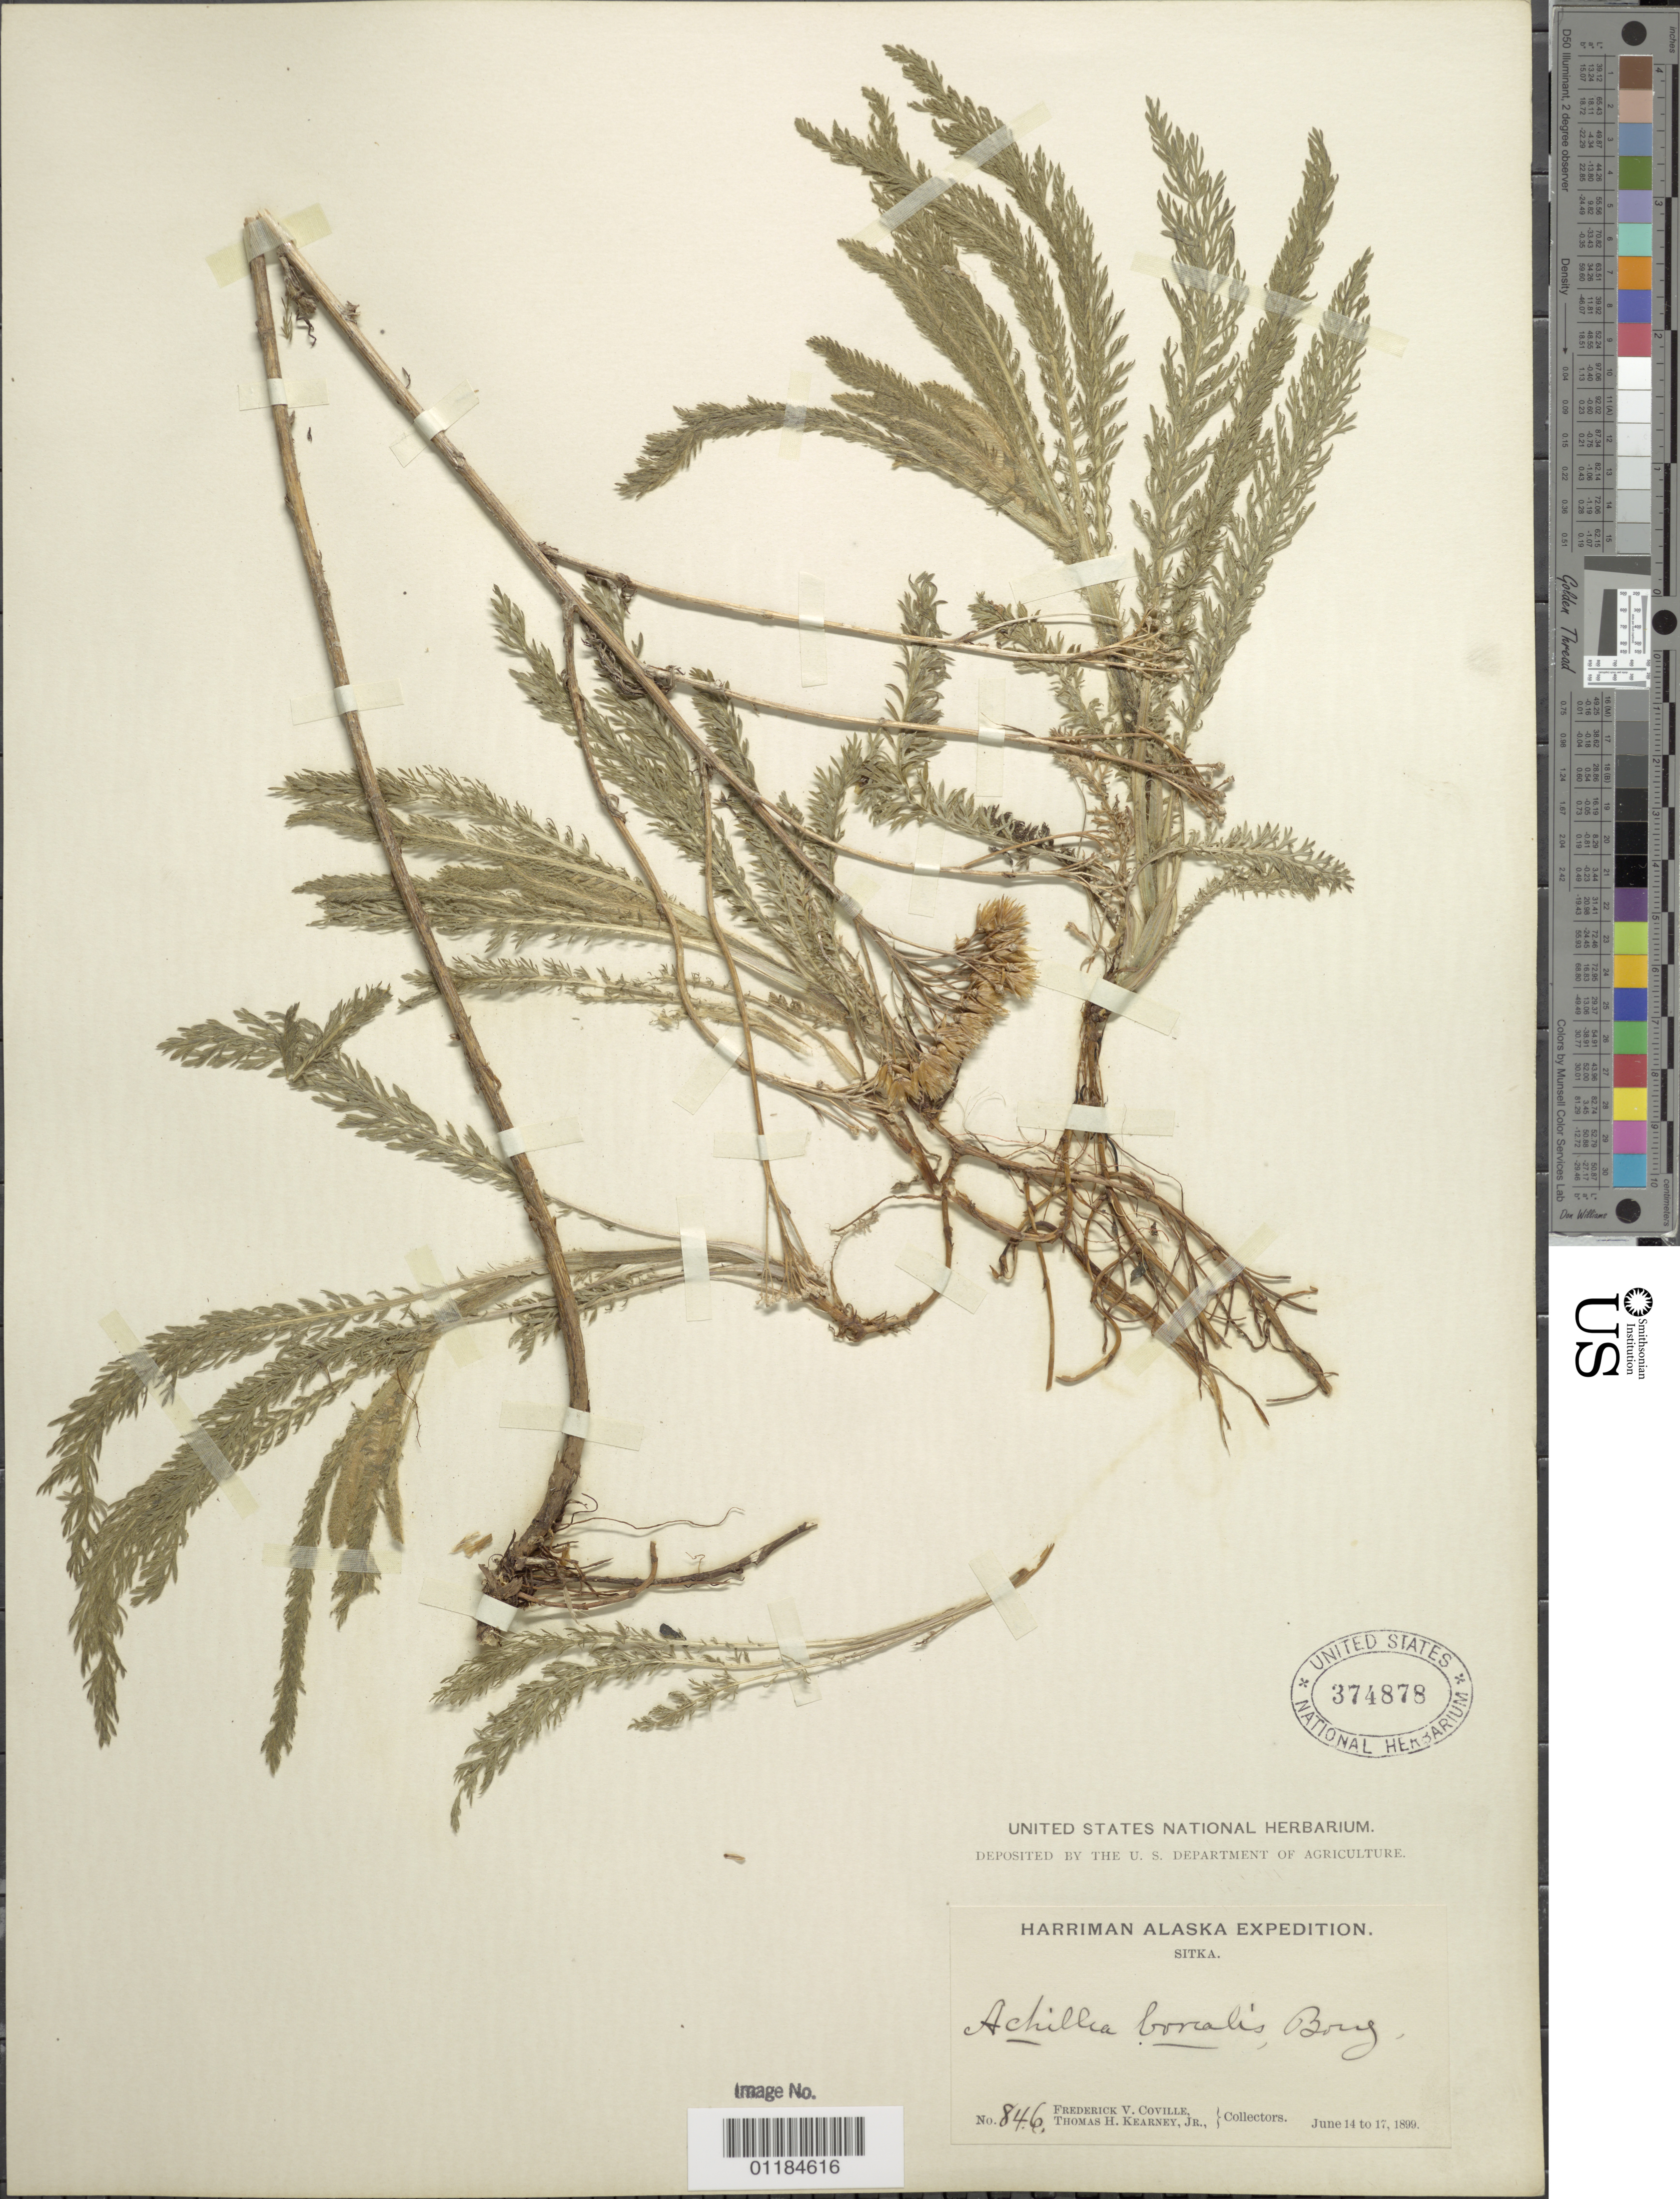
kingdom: Plantae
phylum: Tracheophyta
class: Magnoliopsida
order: Asterales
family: Asteraceae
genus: Achillea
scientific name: Achillea borealis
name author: Bong.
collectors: F. V. Coville & T. H. Kearney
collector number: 846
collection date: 1899-06-14/1899-06-17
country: United States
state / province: Alaska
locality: Sitka.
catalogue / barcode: US 374878